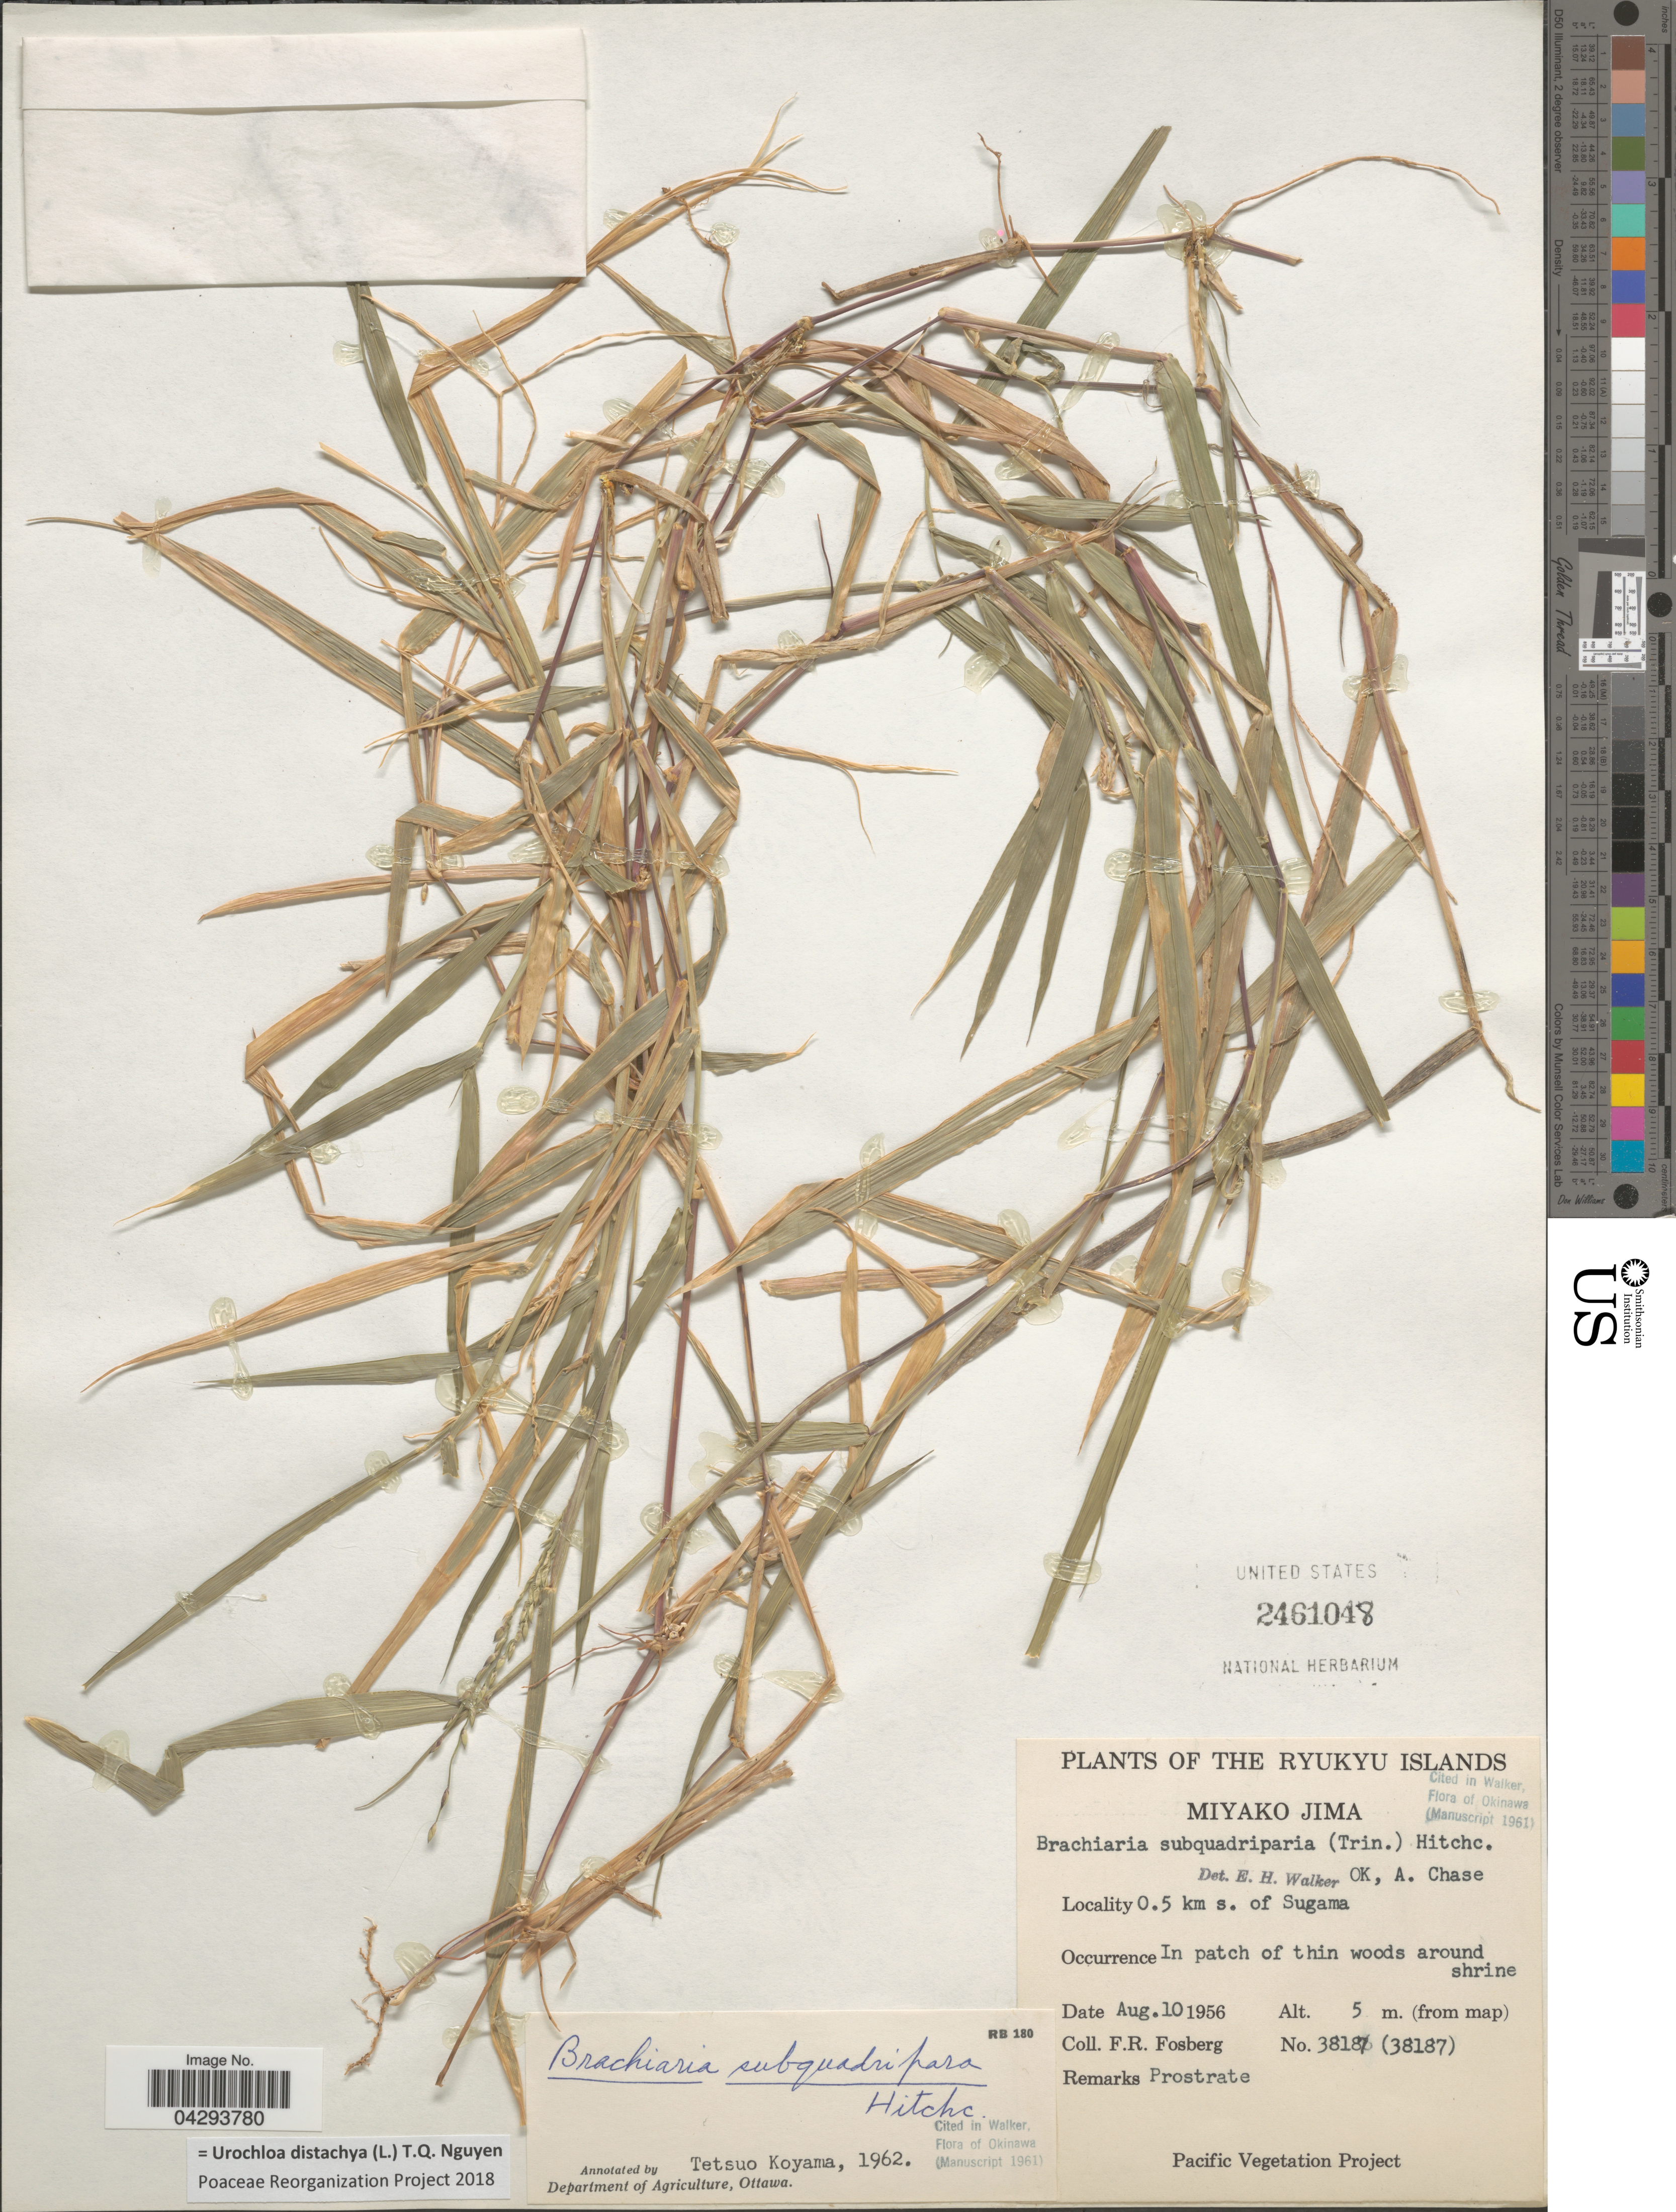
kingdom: Plantae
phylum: Tracheophyta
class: Liliopsida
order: Poales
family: Poaceae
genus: Urochloa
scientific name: Urochloa distachya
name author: (L.) T.Q. Nguyen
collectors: F. R. Fosberg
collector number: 38187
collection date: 1956-08-10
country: Japan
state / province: Okinawa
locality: Ryukyu Islands. Miyako Jima. 0.5 km s. of Sugama.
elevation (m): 5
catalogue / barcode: US 2461048